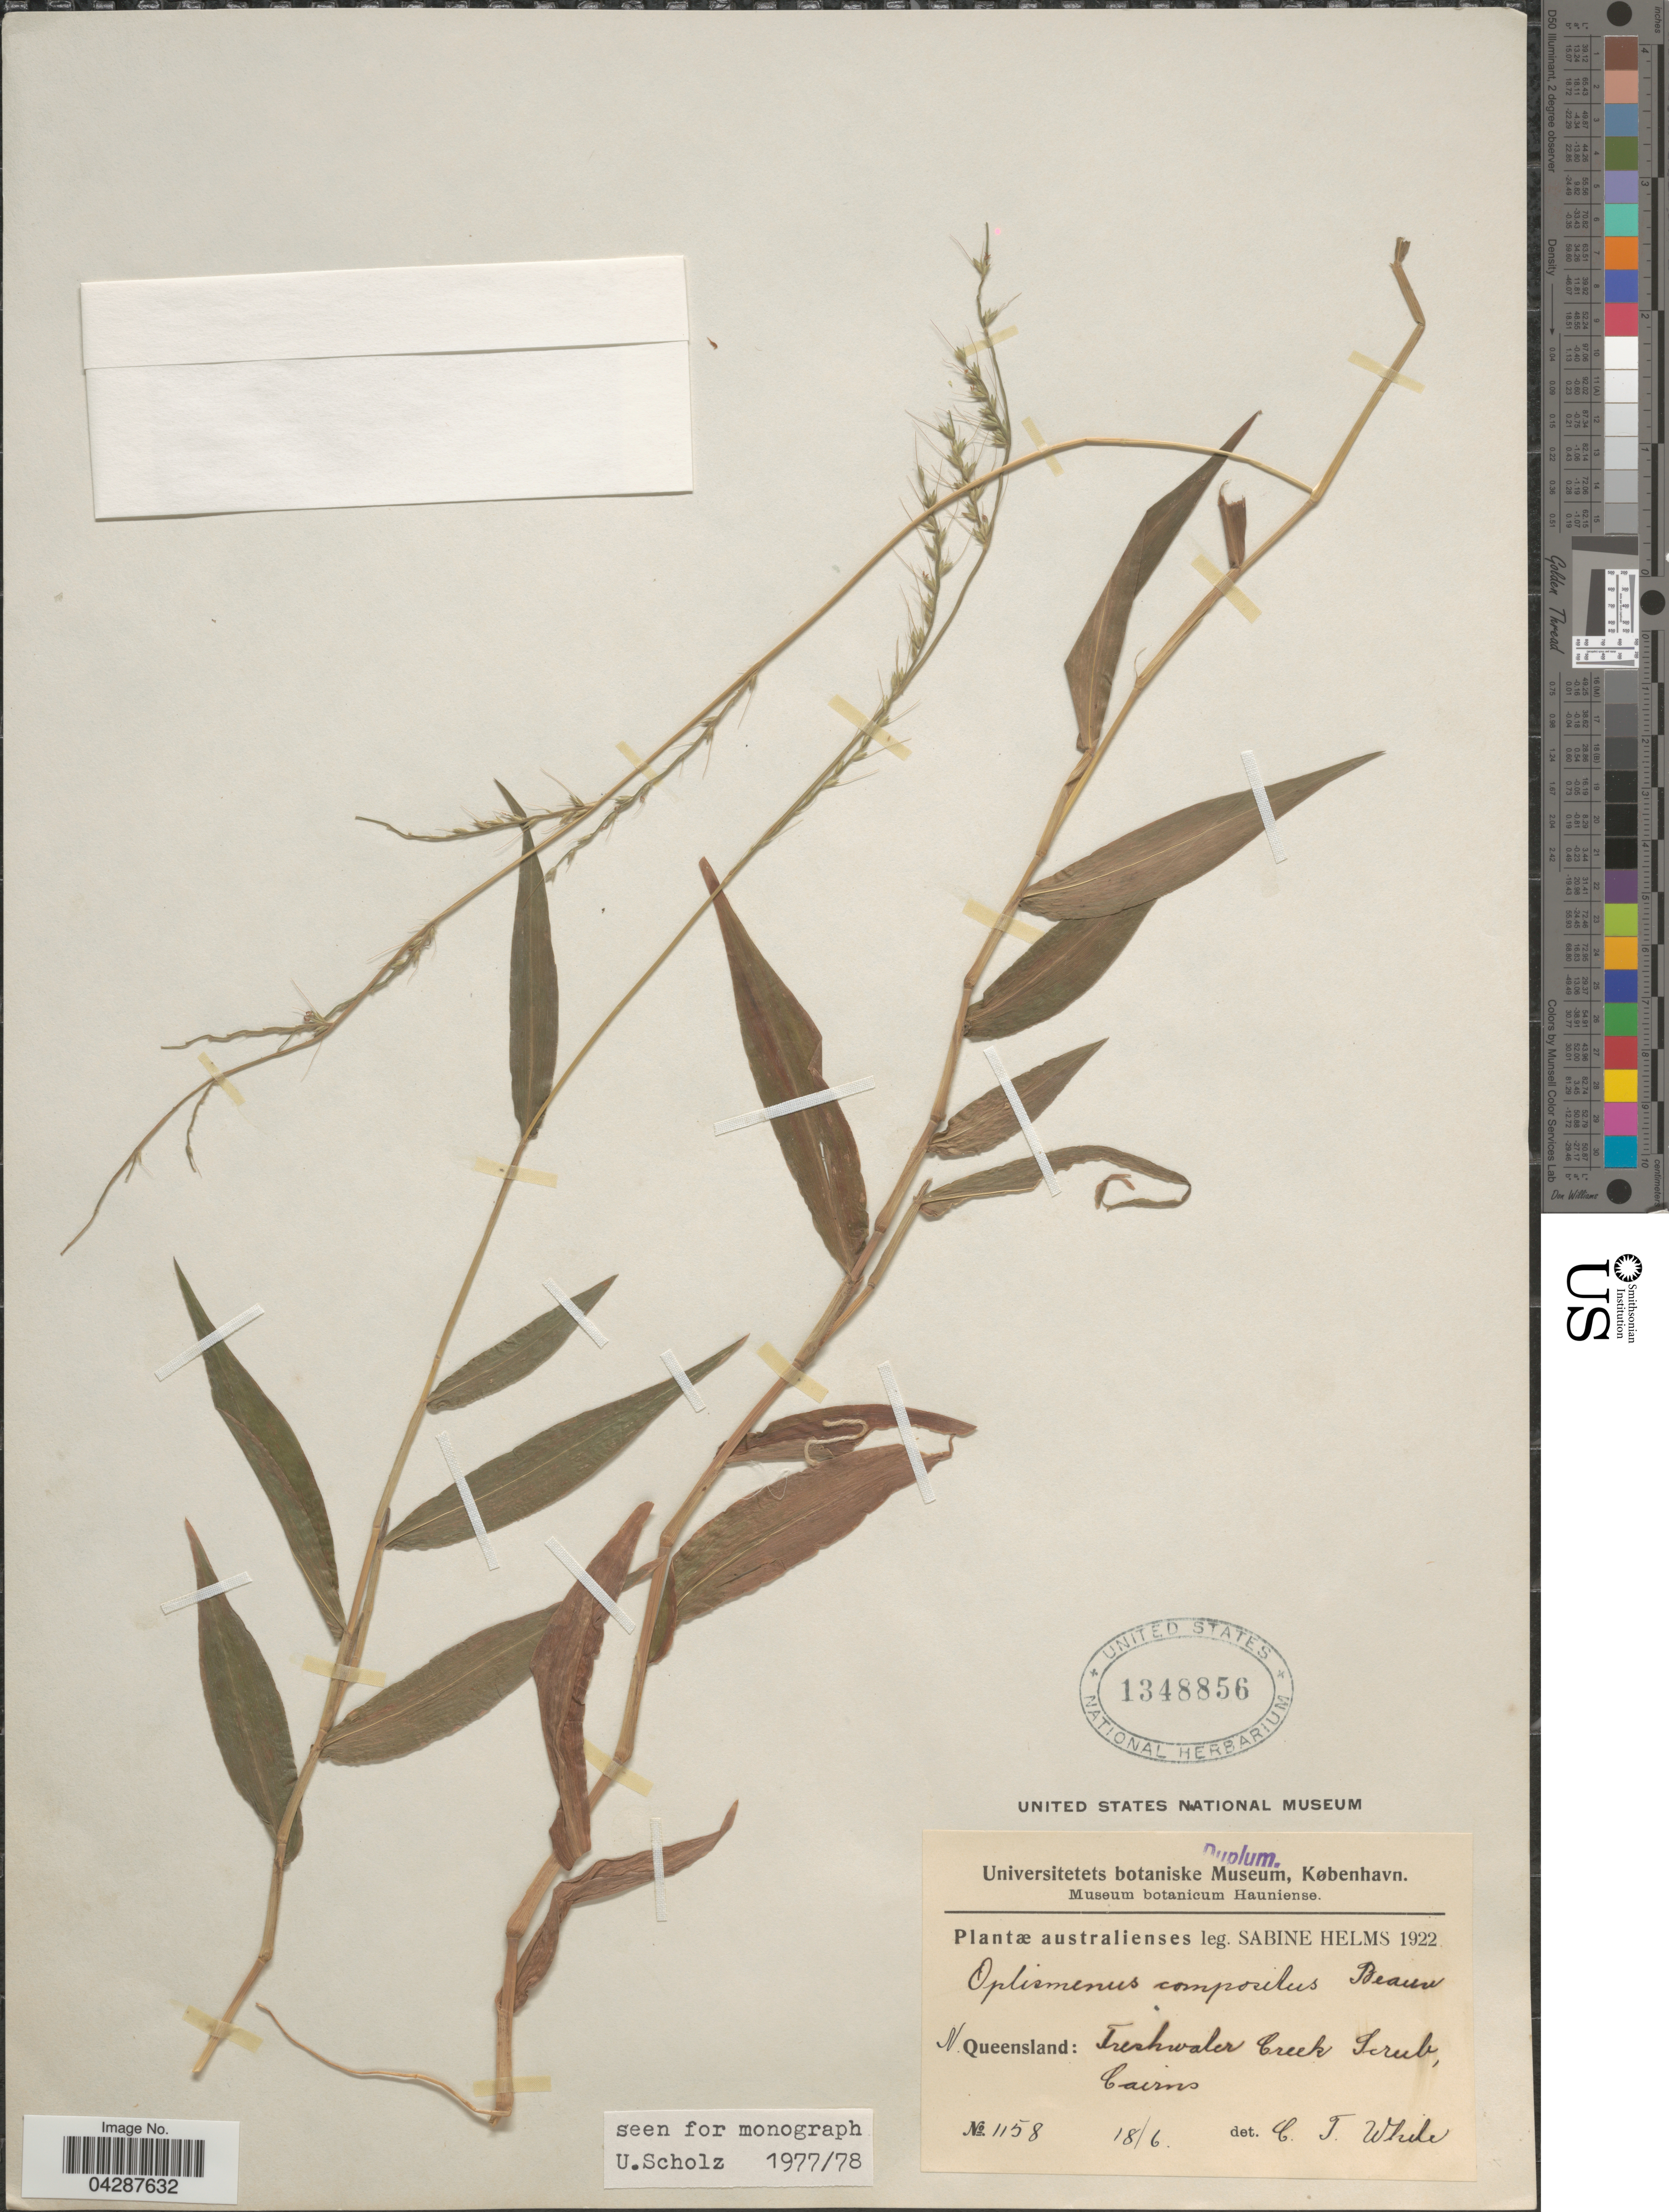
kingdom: Plantae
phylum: Tracheophyta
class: Liliopsida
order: Poales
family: Poaceae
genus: Oplismenus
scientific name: Oplismenus compositus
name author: (L.) P. Beauv.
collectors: S. Helms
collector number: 1158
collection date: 1922-06-18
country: Australia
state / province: Queensland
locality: N. Queensland: Freshwater Creek Scrub, Cairns.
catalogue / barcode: US 1348856